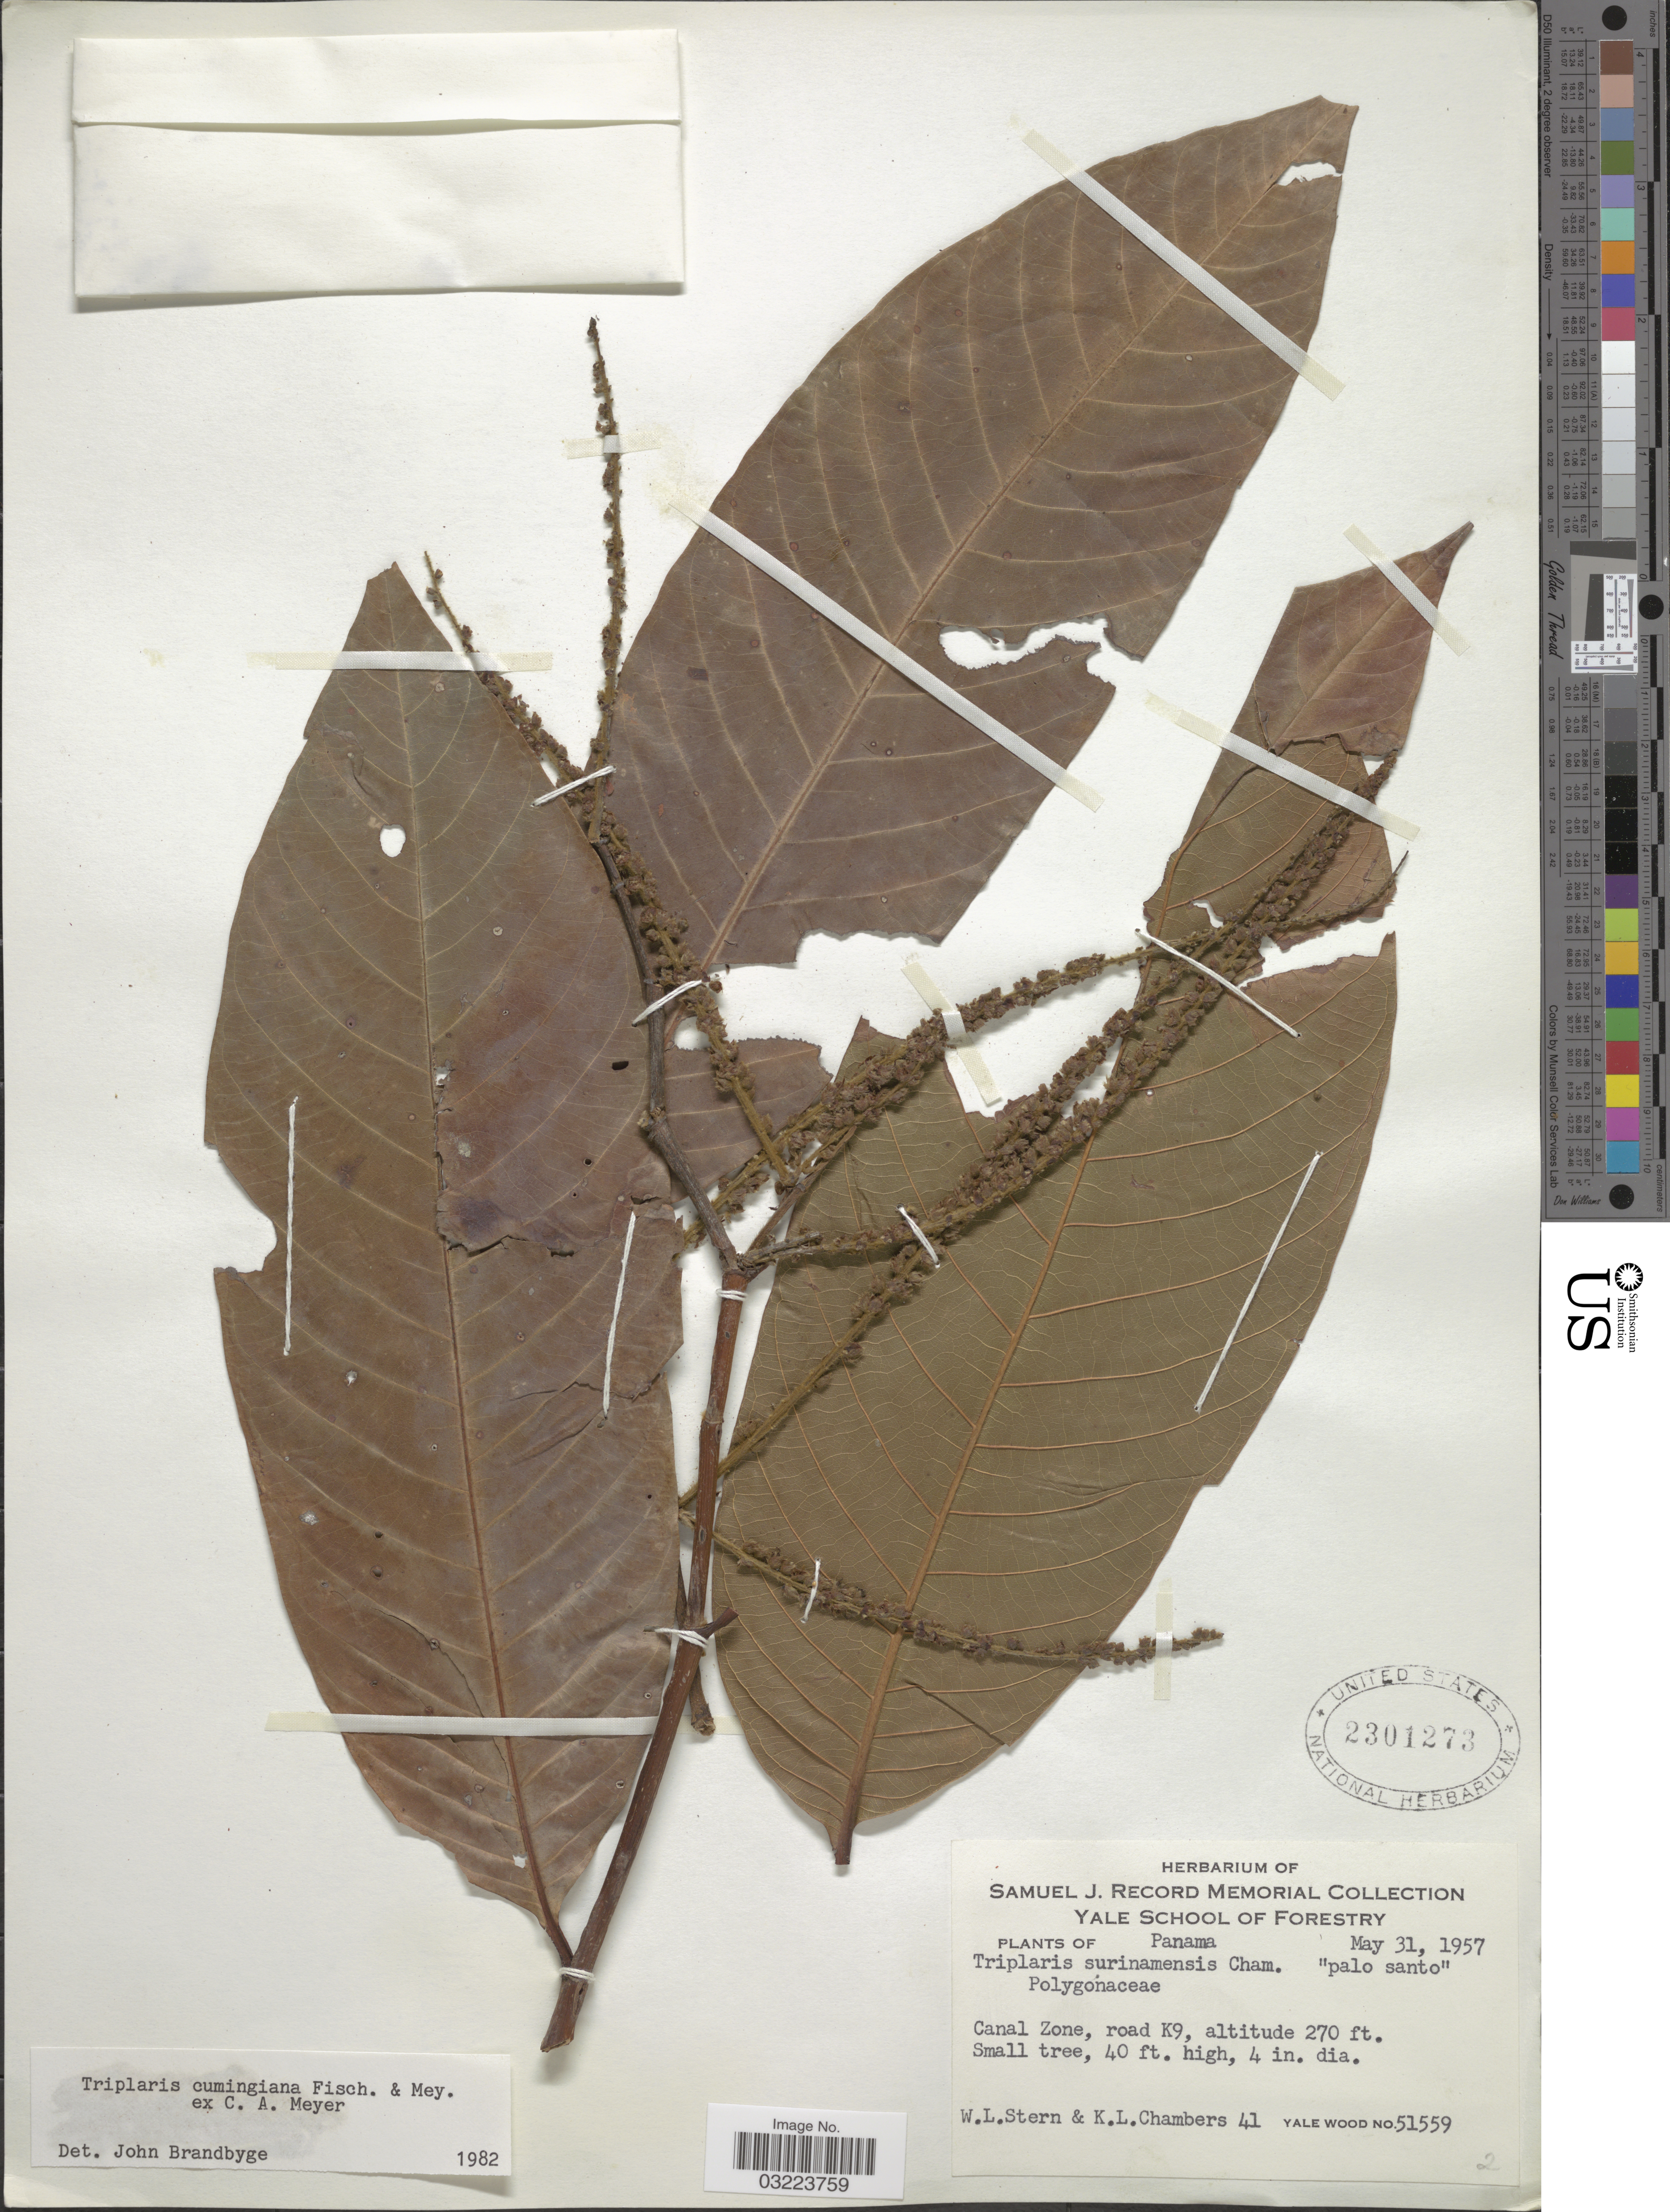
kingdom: Plantae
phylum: Tracheophyta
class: Magnoliopsida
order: Caryophyllales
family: Polygonaceae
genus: Triplaris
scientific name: Triplaris cumingiana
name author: Fisch. & C.A. Mey. ex C.A. Mey.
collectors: W. L. Stern & K. Chambers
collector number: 41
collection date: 1957-05-31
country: Panama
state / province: Colón / Panamá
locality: Canal Zone, road K9.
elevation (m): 82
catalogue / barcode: US 2301273